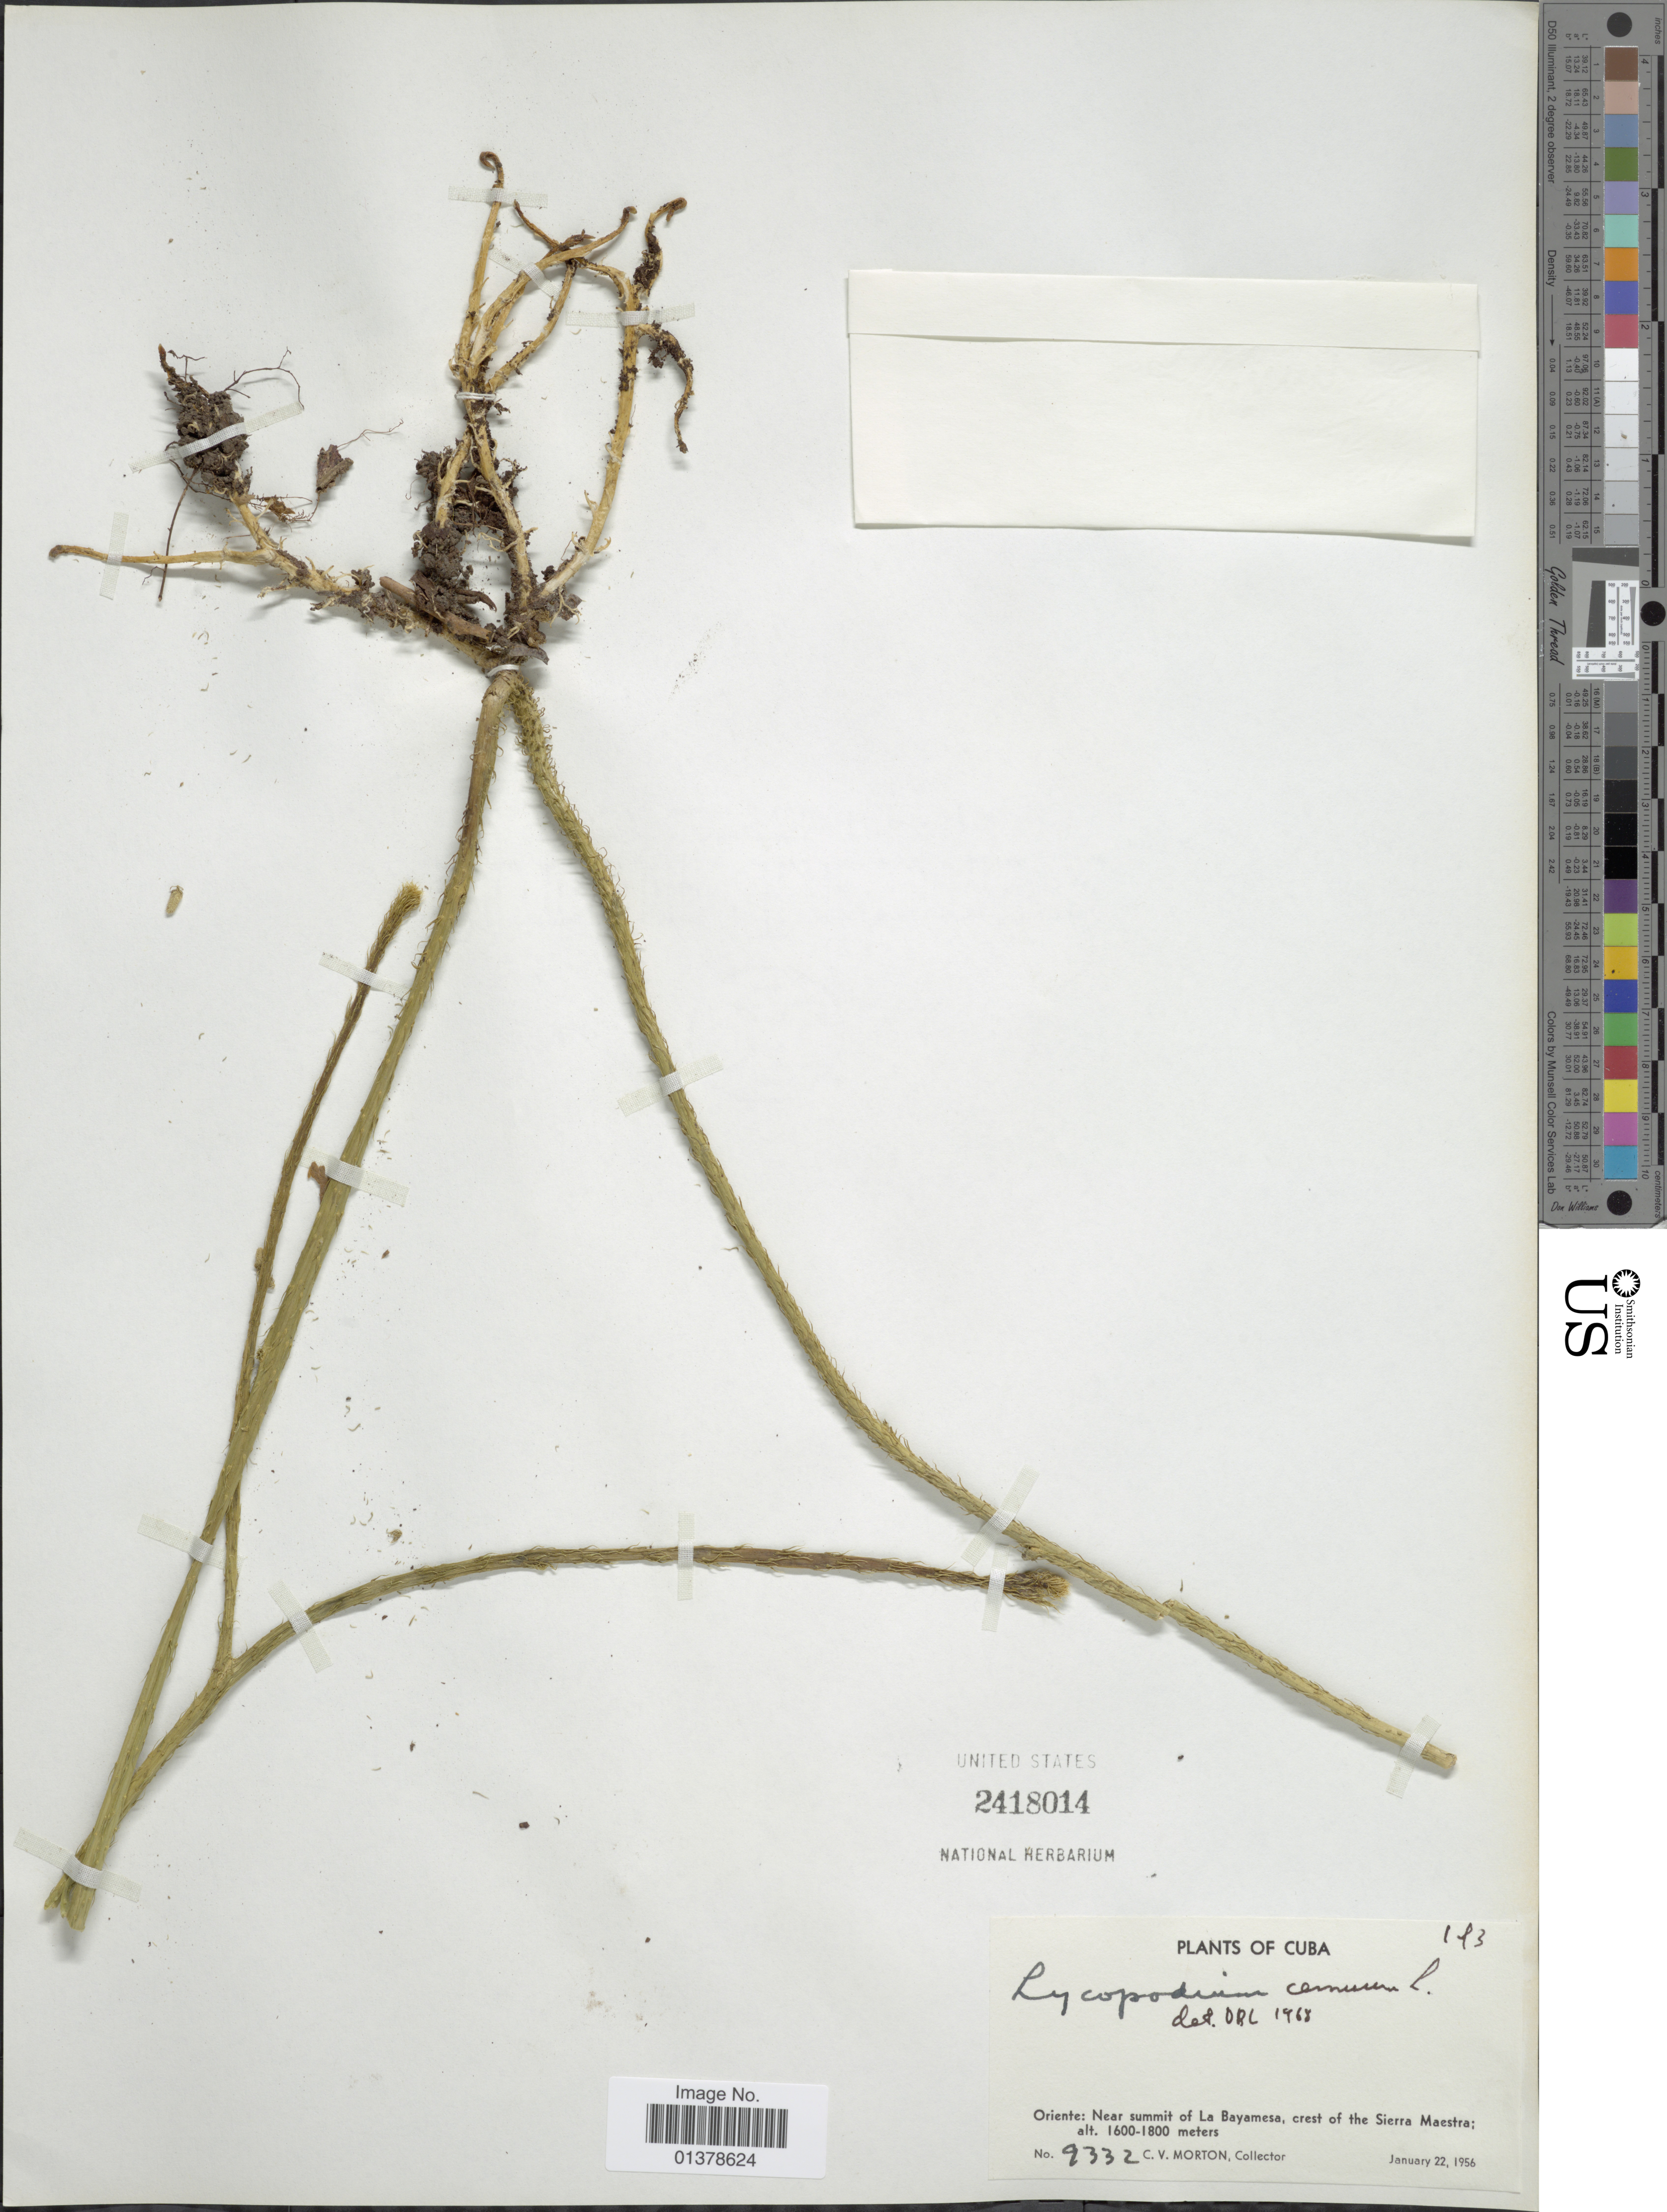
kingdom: Plantae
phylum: Tracheophyta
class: Lycopodiopsida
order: Lycopodiales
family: Lycopodiaceae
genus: Palhinhaea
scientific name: Palhinhaea cernua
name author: (L.) Vasc. & Franco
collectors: C. V. Morton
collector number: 9332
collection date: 1956-01-22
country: Cuba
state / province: Oriente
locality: Near summit of La Bayamesa, crest of the Sierra Maestra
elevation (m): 1600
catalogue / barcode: US 2418014